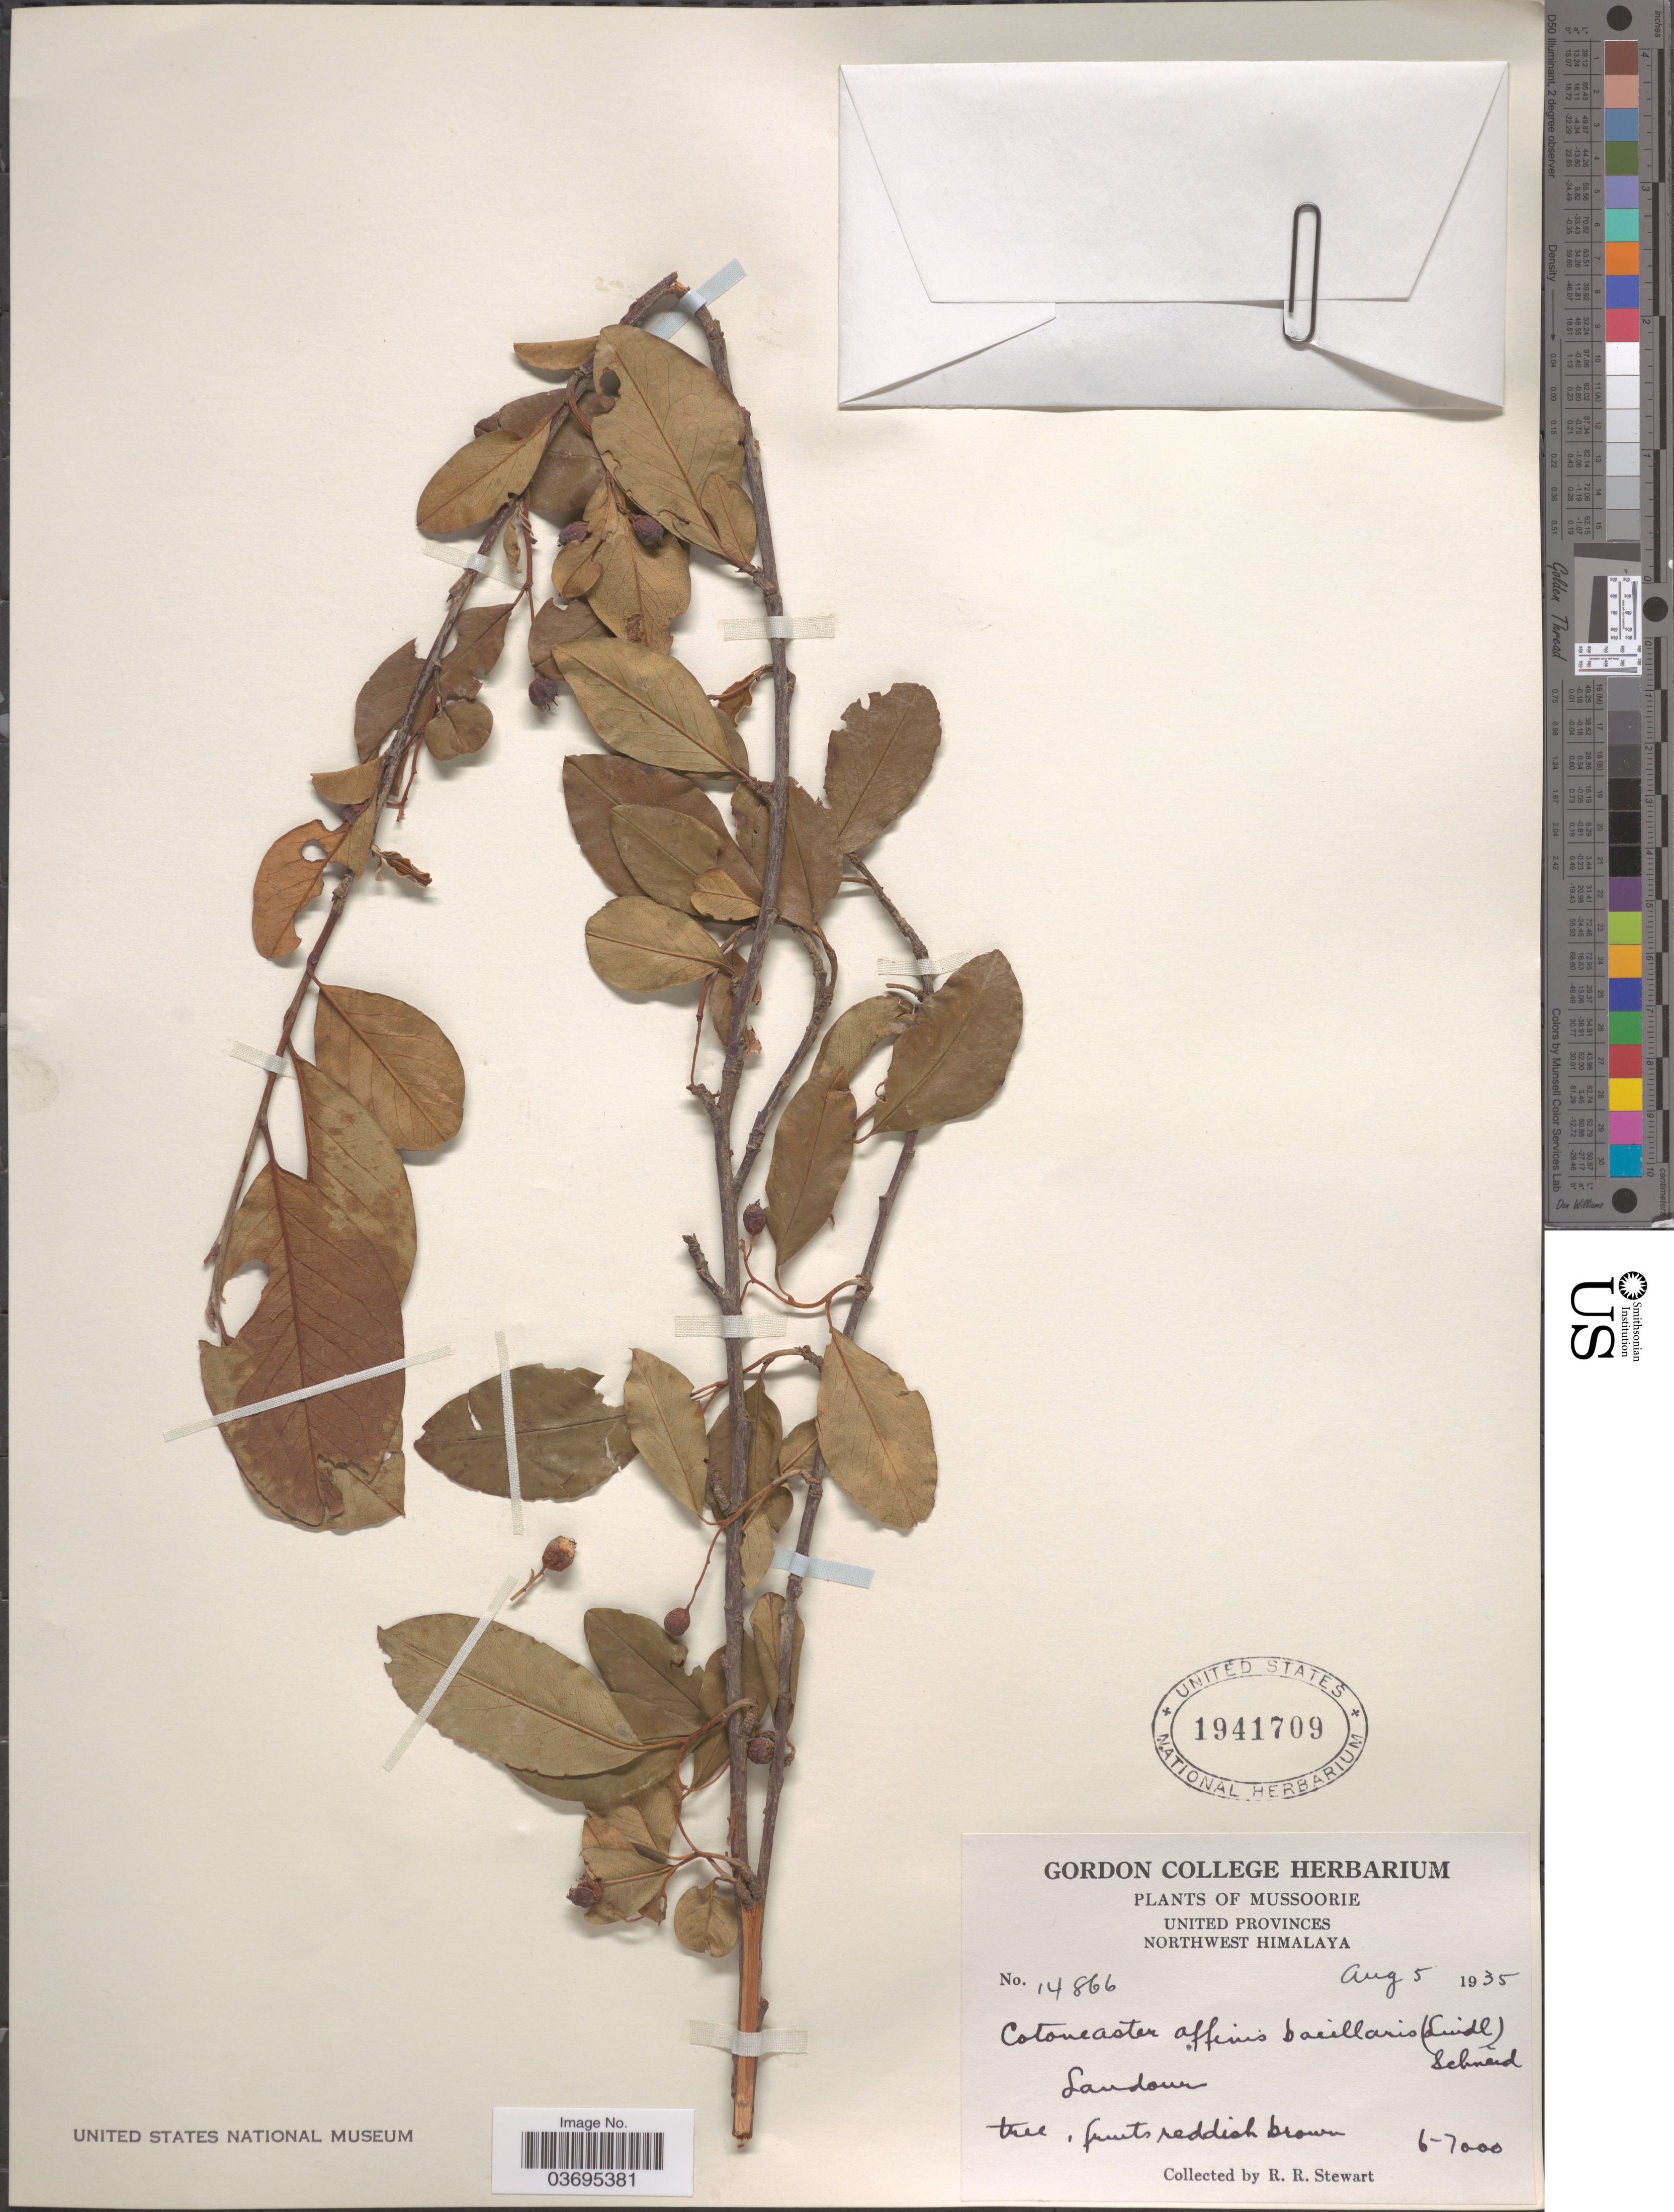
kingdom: Plantae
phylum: Tracheophyta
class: Magnoliopsida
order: Rosales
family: Rosaceae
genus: Cotoneaster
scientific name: Cotoneaster bacillaris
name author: Wall. ex Lindl.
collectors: R. Stewart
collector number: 14866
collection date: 1935-08-05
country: India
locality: Mussoorie, United Provinces, Northwest Himalaya. Landour.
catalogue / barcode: US 1941709